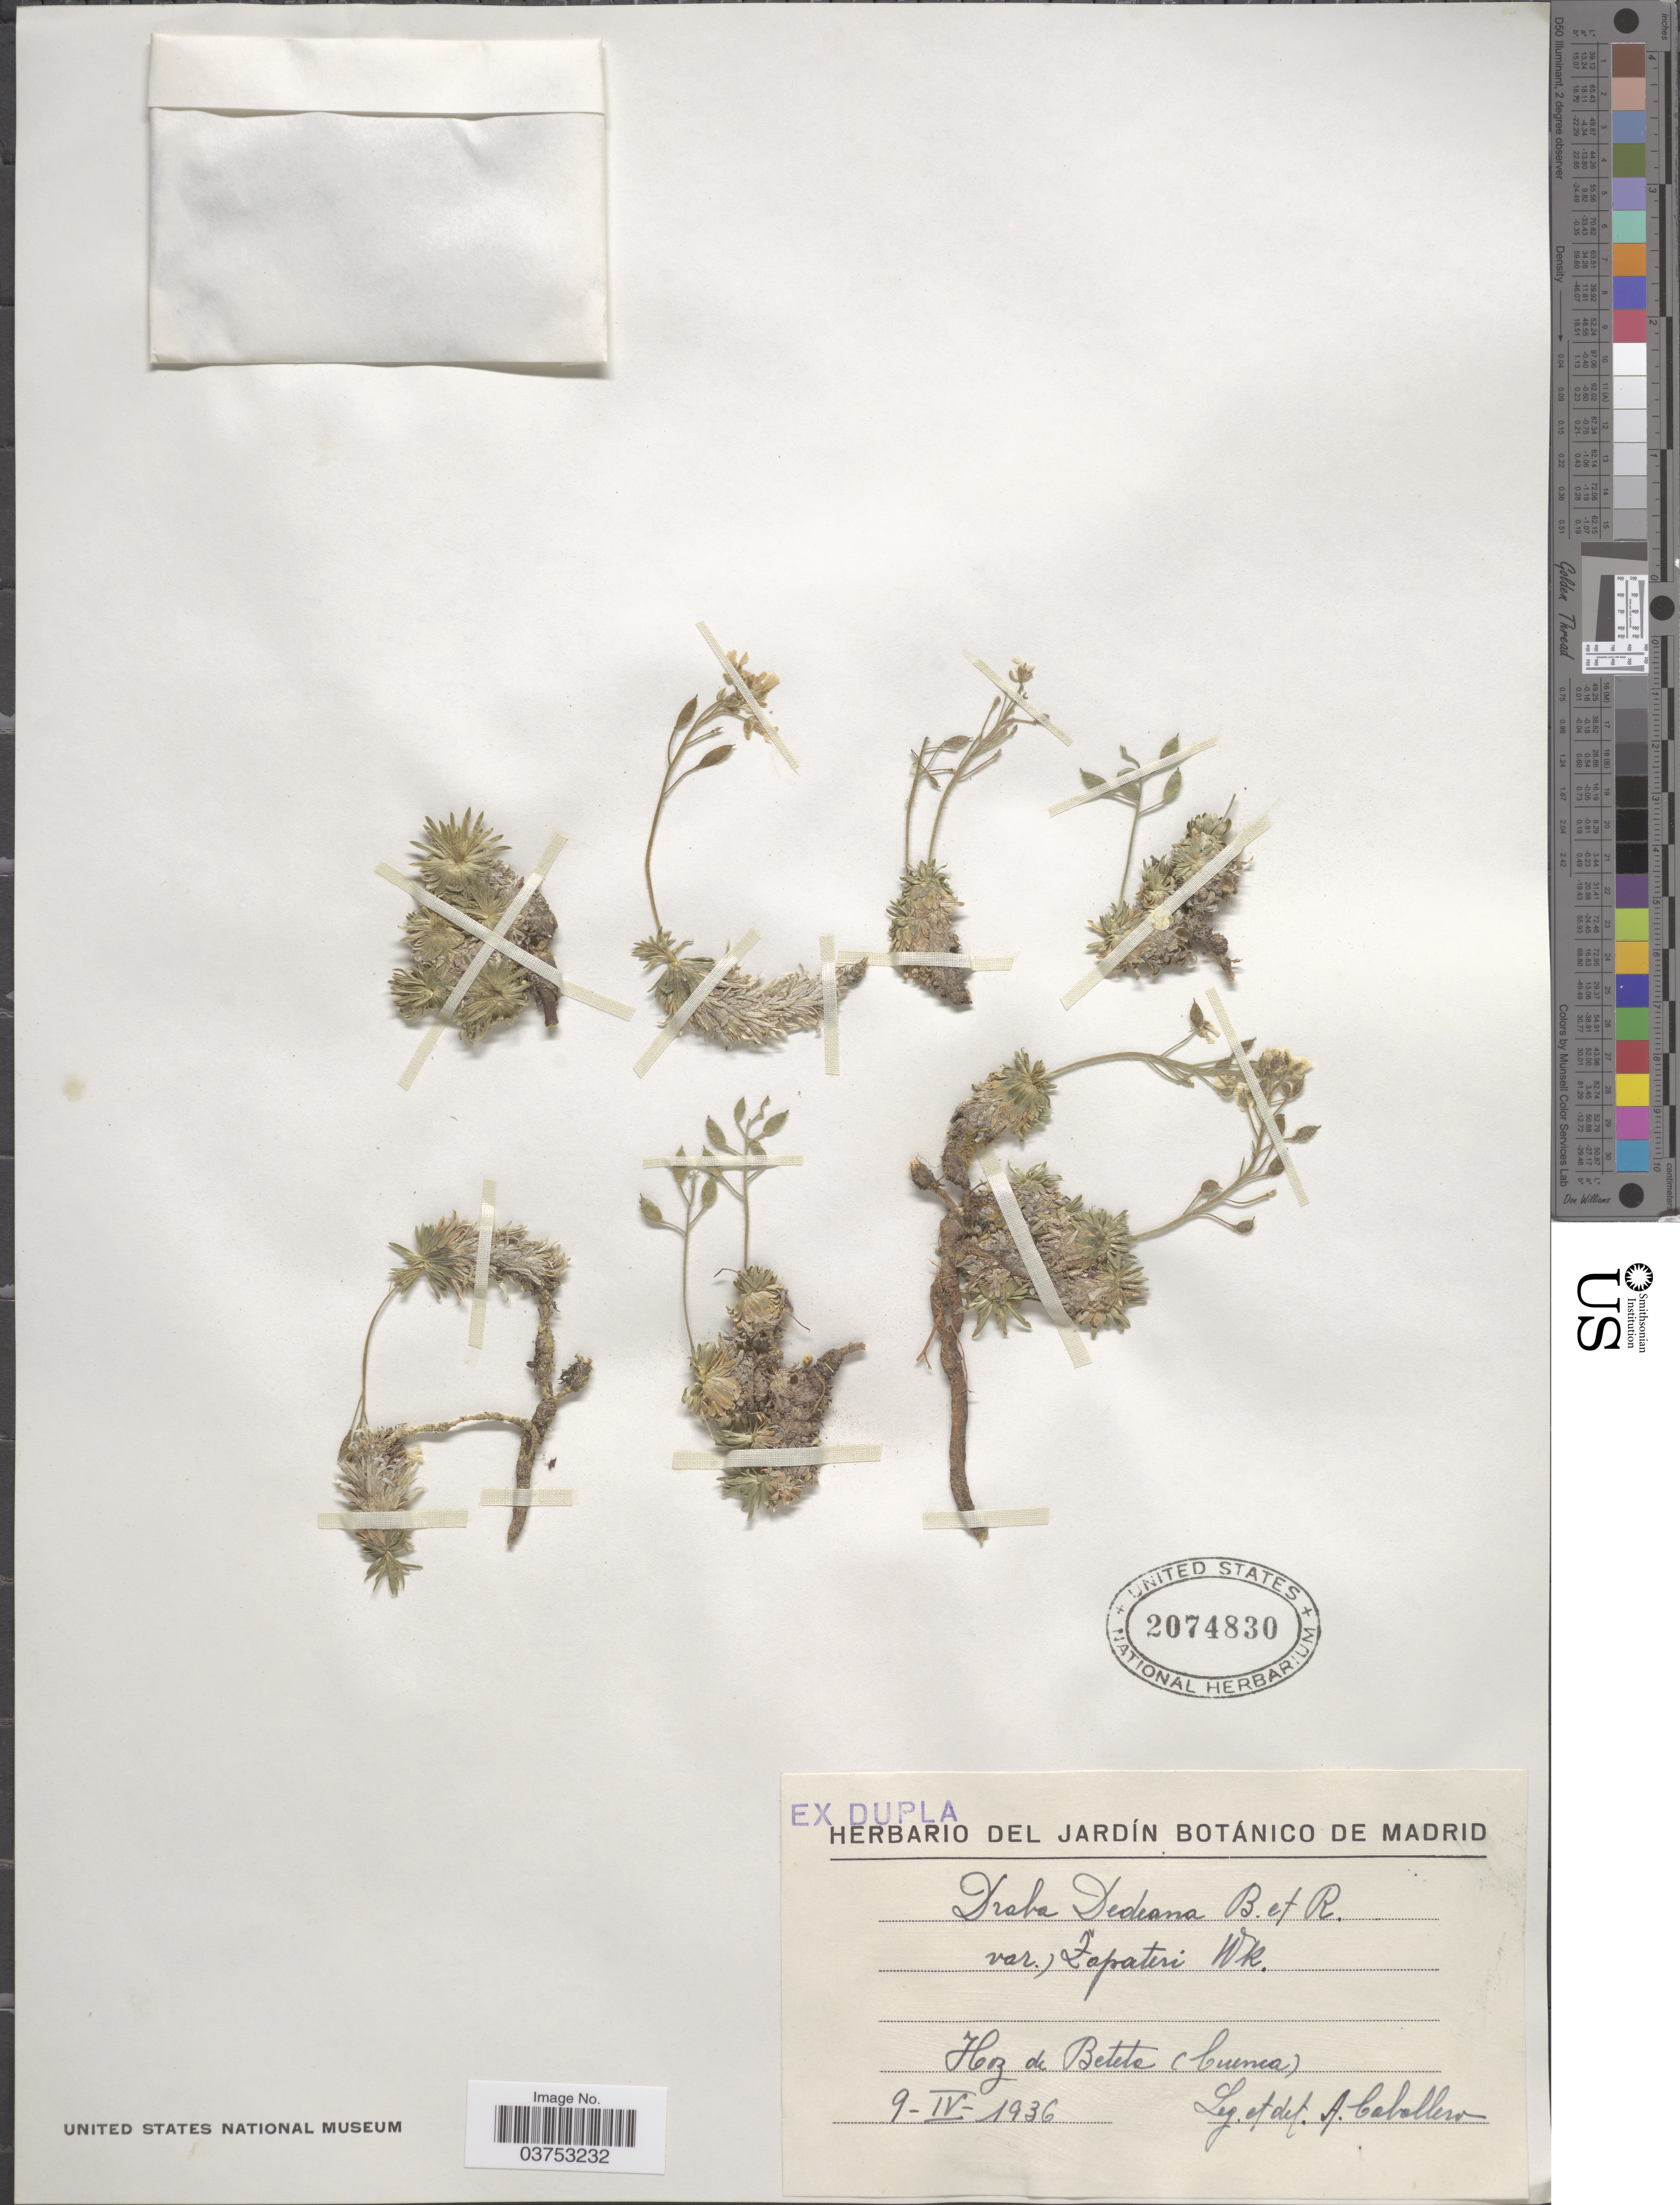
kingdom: Plantae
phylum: Tracheophyta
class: Magnoliopsida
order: Brassicales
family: Brassicaceae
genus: Draba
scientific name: Draba dedeana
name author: Boiss. & Reut.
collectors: A. Caballero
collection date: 1936-04-09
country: Spain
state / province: Madrid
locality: Hoz de Beteta (Cuenca).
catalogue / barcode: US 2074830